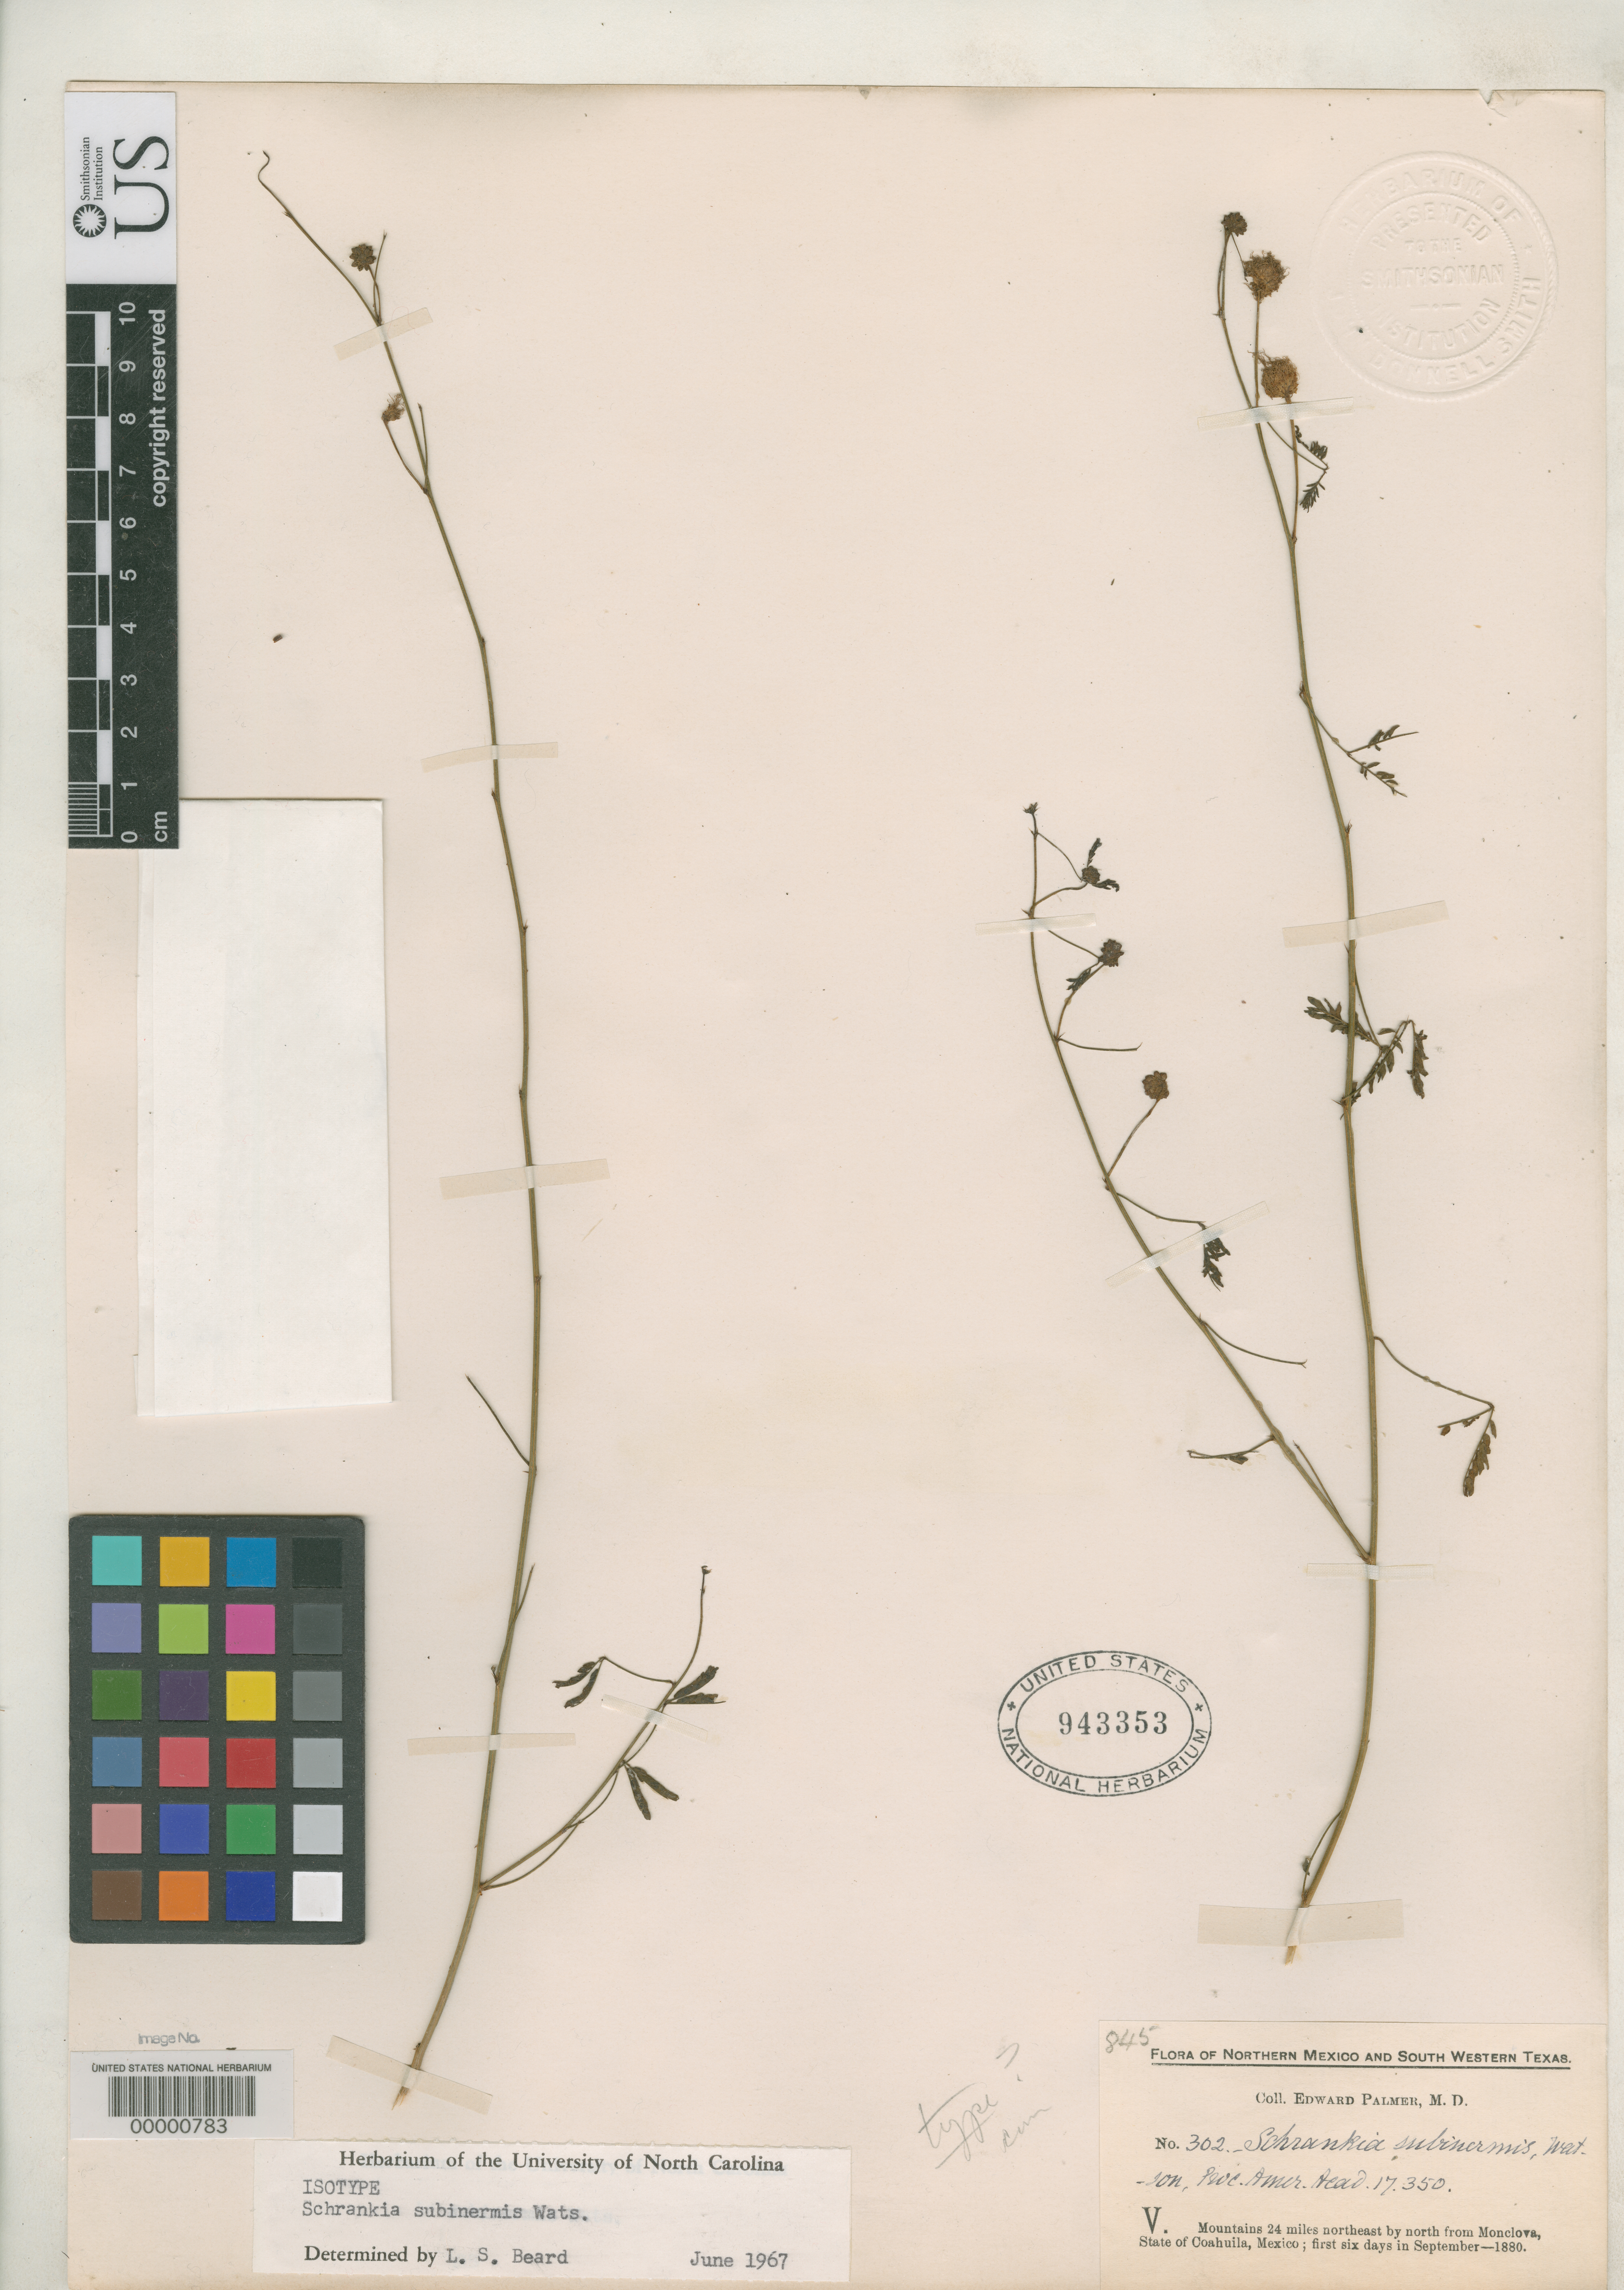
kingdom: Plantae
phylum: Tracheophyta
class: Magnoliopsida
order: Fabales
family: Fabaceae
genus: Schrankia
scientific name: Schrankia subinermis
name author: S. Watson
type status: Isotype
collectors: E. Palmer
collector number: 302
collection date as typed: Feb 1880 to -- Oct 1880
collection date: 1880-02/1880-10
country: Mexico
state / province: Coahuila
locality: Mountains 24 mi NE by N of Monoclava.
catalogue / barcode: US 943353